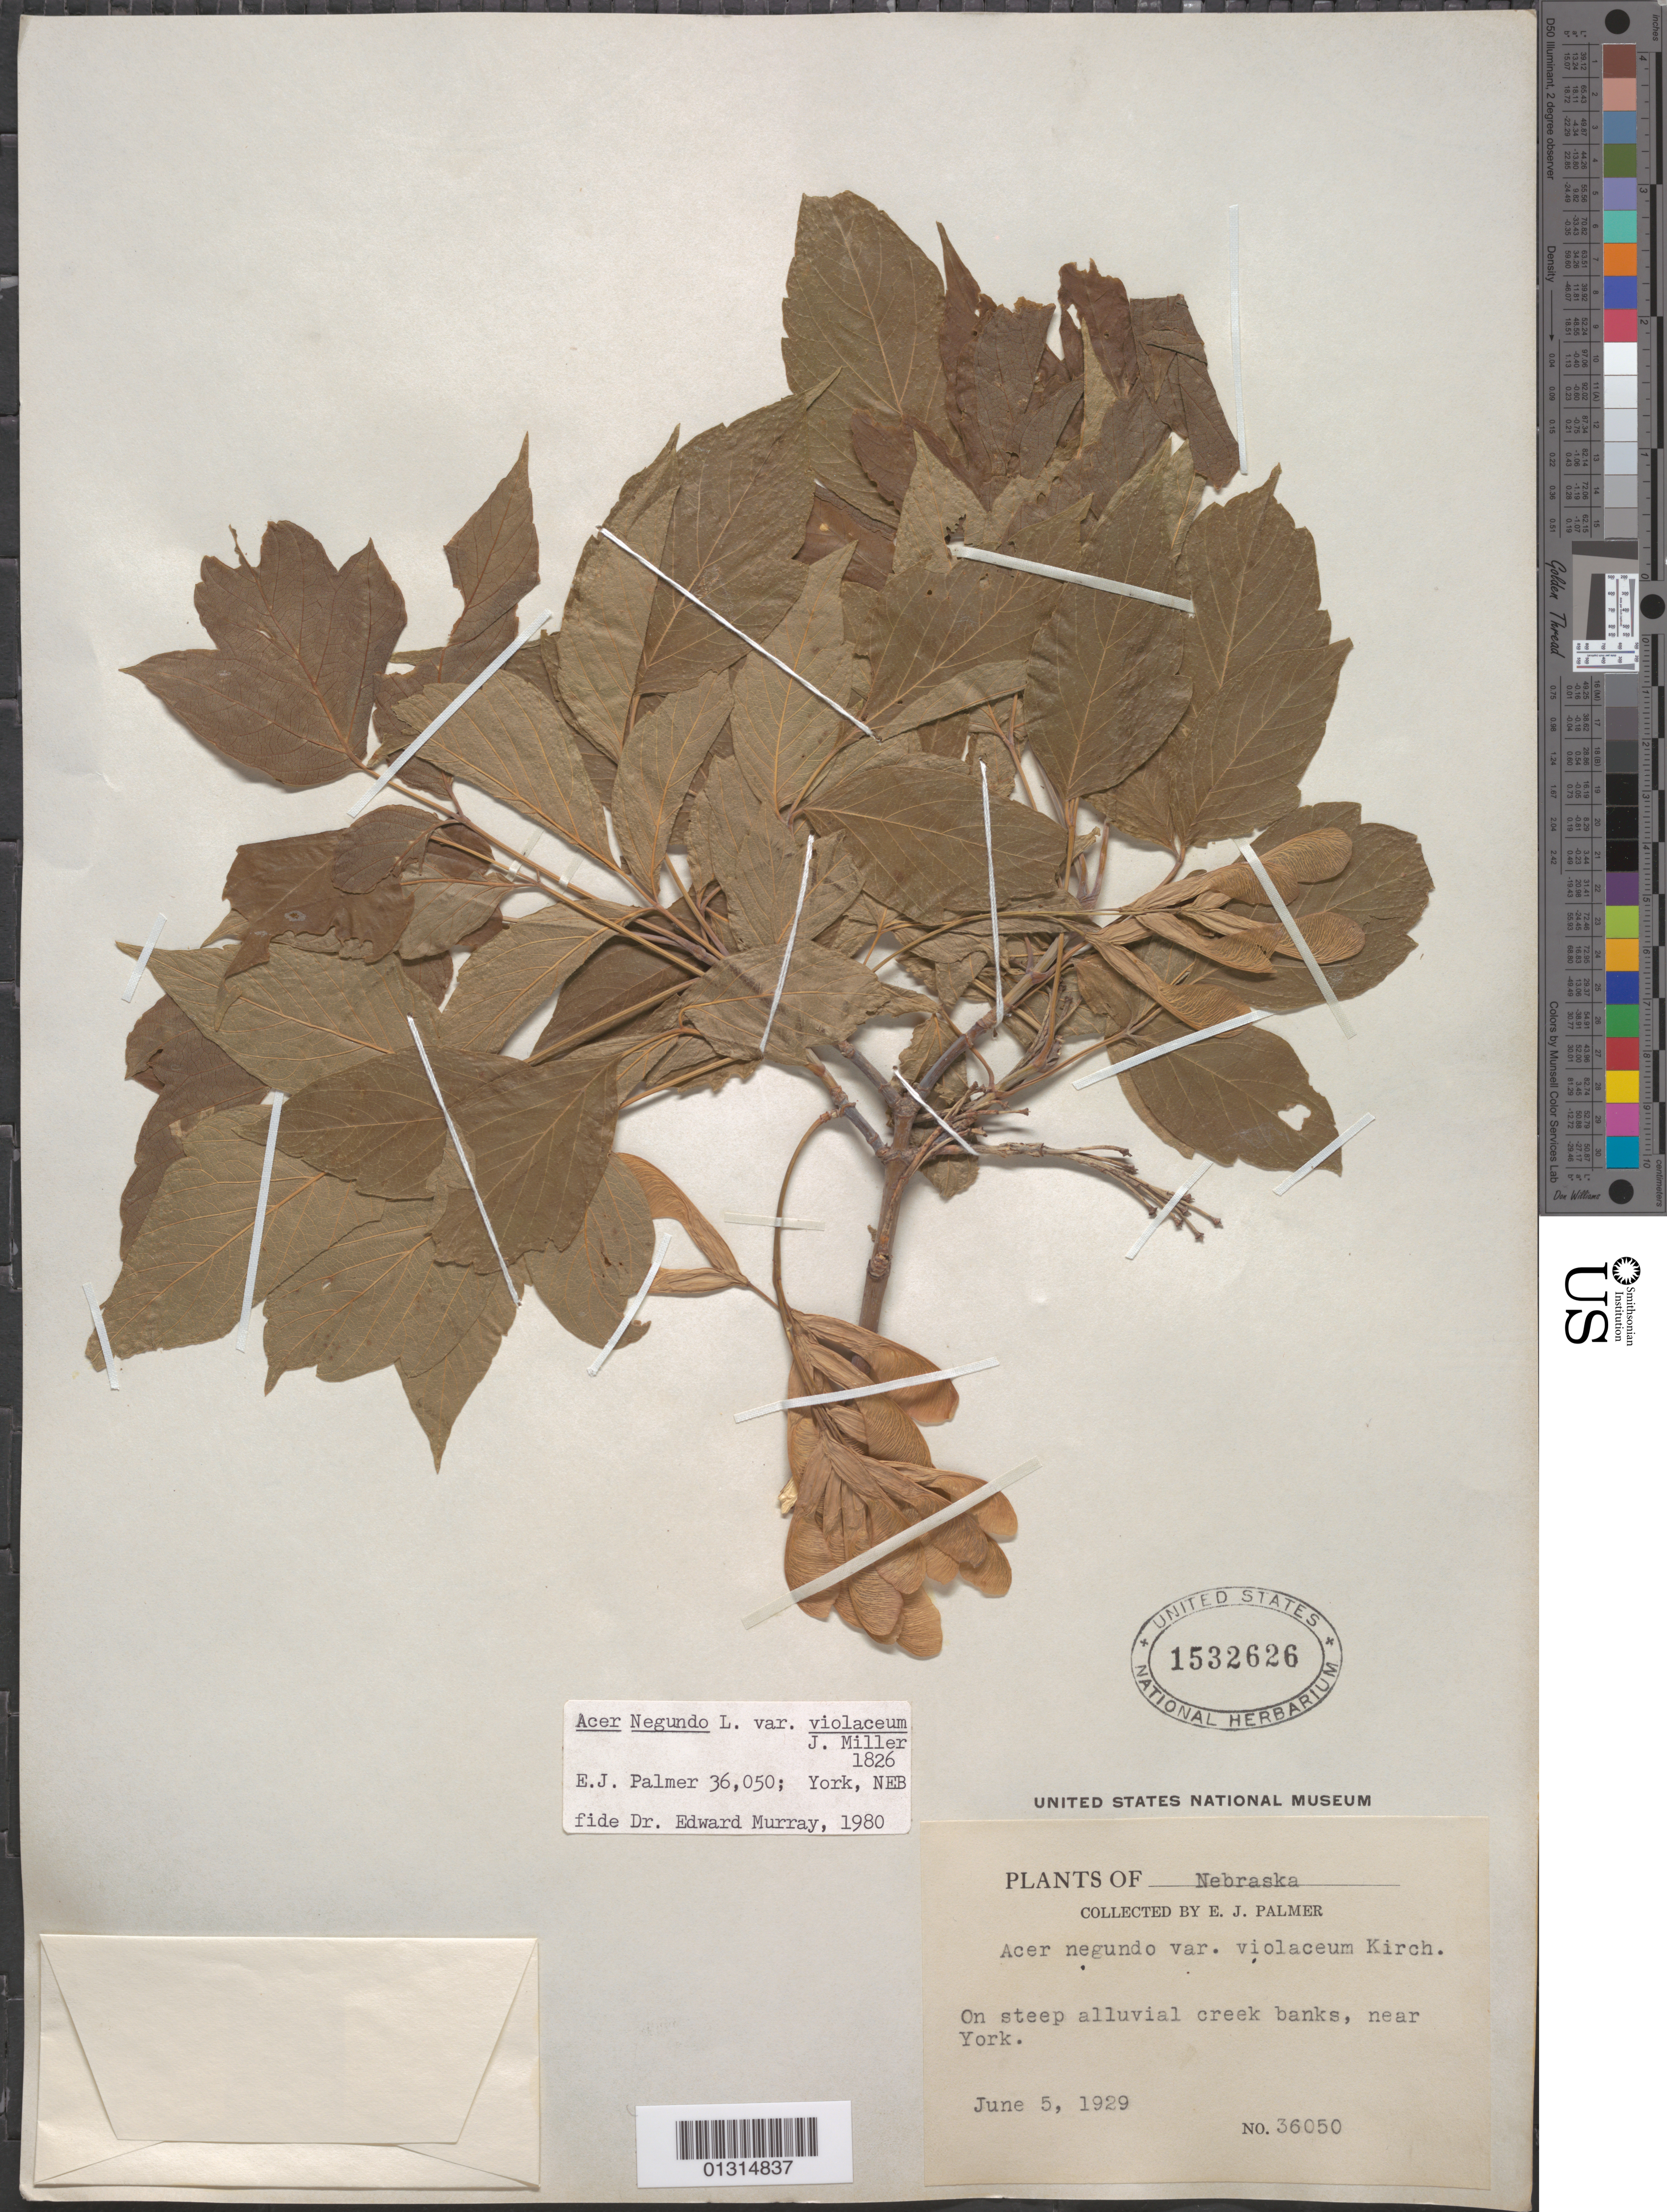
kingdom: Plantae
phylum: Tracheophyta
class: Magnoliopsida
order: Sapindales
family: Sapindaceae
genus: Acer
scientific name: Acer negundo var. violaceum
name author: (Booth ex Loudon) H. Jaeger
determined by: Murray, Edward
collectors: E. J. Palmer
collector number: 36050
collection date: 1929-06-05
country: United States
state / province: Nebraska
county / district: York County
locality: York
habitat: On steep alluvial creek banks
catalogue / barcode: US 1532626